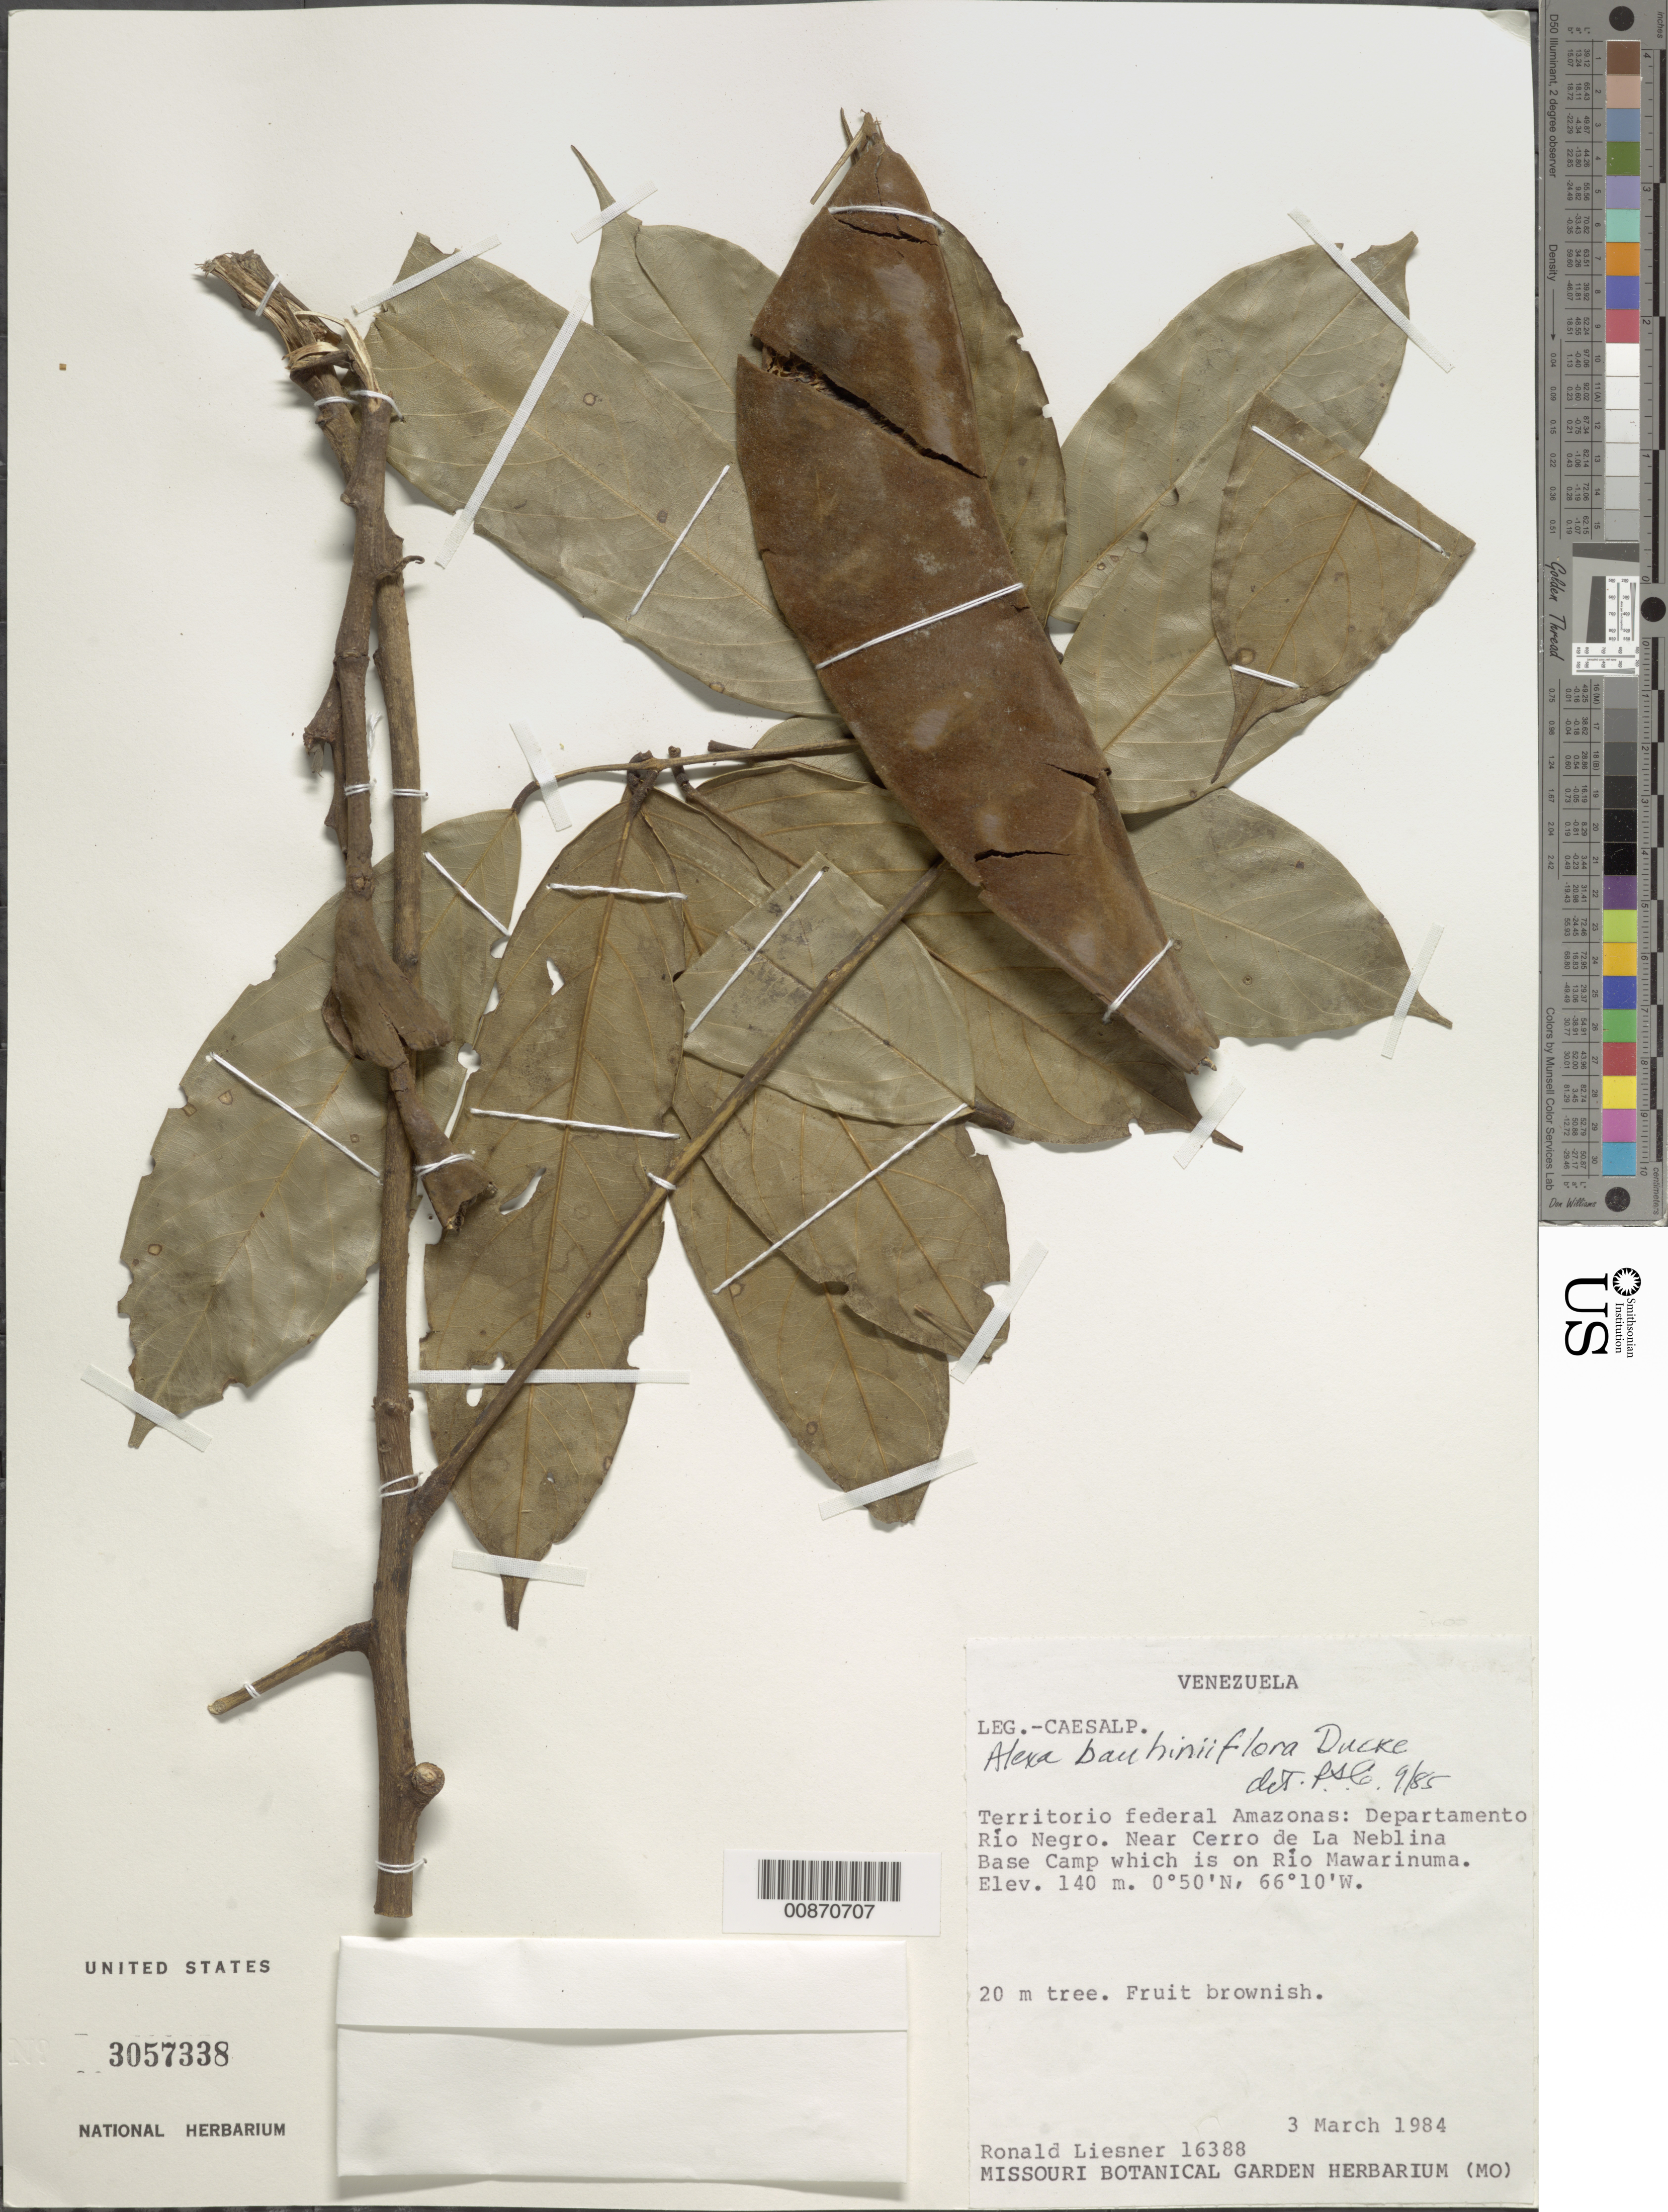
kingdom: Plantae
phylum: Tracheophyta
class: Magnoliopsida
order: Fabales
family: Fabaceae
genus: Alexa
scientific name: Alexa bauhiniiflora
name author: Ducke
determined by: Cowan, R. S.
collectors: R. L. Liesner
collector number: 16388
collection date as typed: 3-Mar-84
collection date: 1984-03-03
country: Venezuela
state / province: Amazonas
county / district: Río Negro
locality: Cerro de la Neblina Base Camp, Río Mawarinuma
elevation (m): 140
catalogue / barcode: US 3057338